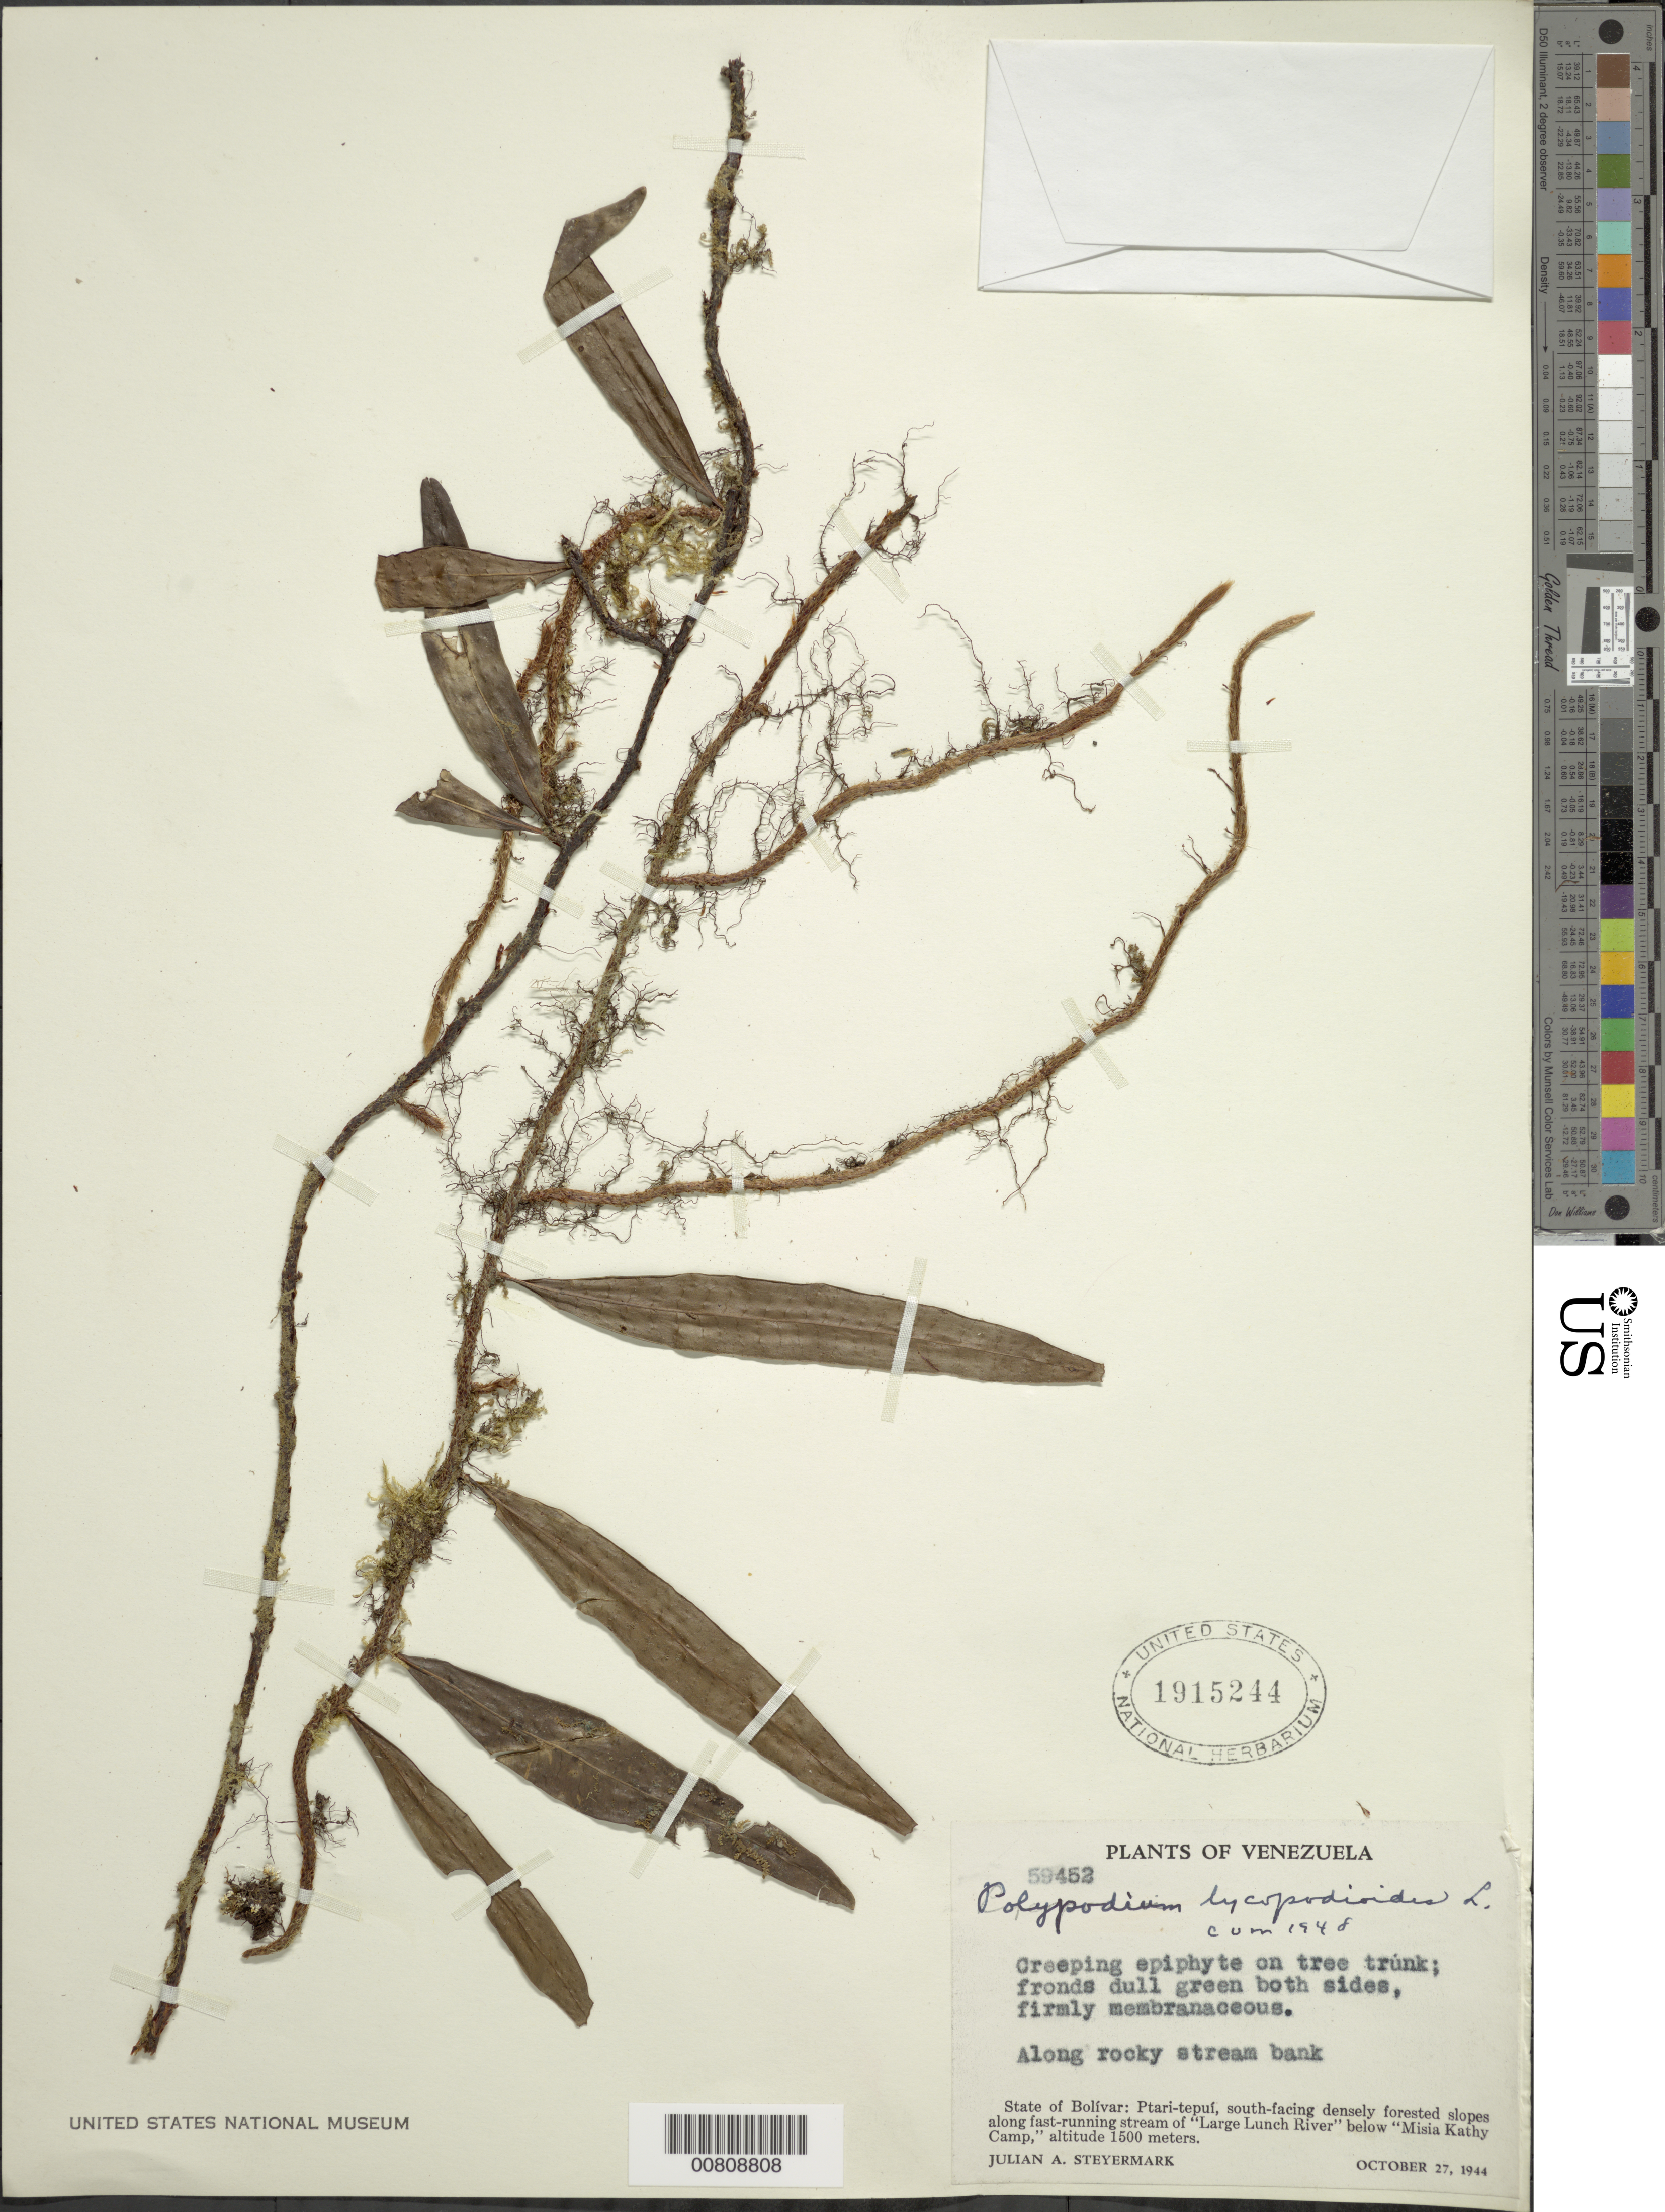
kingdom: Plantae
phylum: Tracheophyta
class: Polypodiopsida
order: Polypodiales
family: Polypodiaceae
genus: Microgramma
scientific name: Microgramma lycopodioides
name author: (L.) Copel.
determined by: Morton, C. V.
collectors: J. Steyermark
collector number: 59452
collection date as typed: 27-Oct-44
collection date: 1944-10-27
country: Venezuela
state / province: Bolívar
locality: Ptari-tepuí, between "Large Lunch River" and "Misia Kathy Camp"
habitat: Along rocky stream bank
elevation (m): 1500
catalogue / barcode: US 1915244